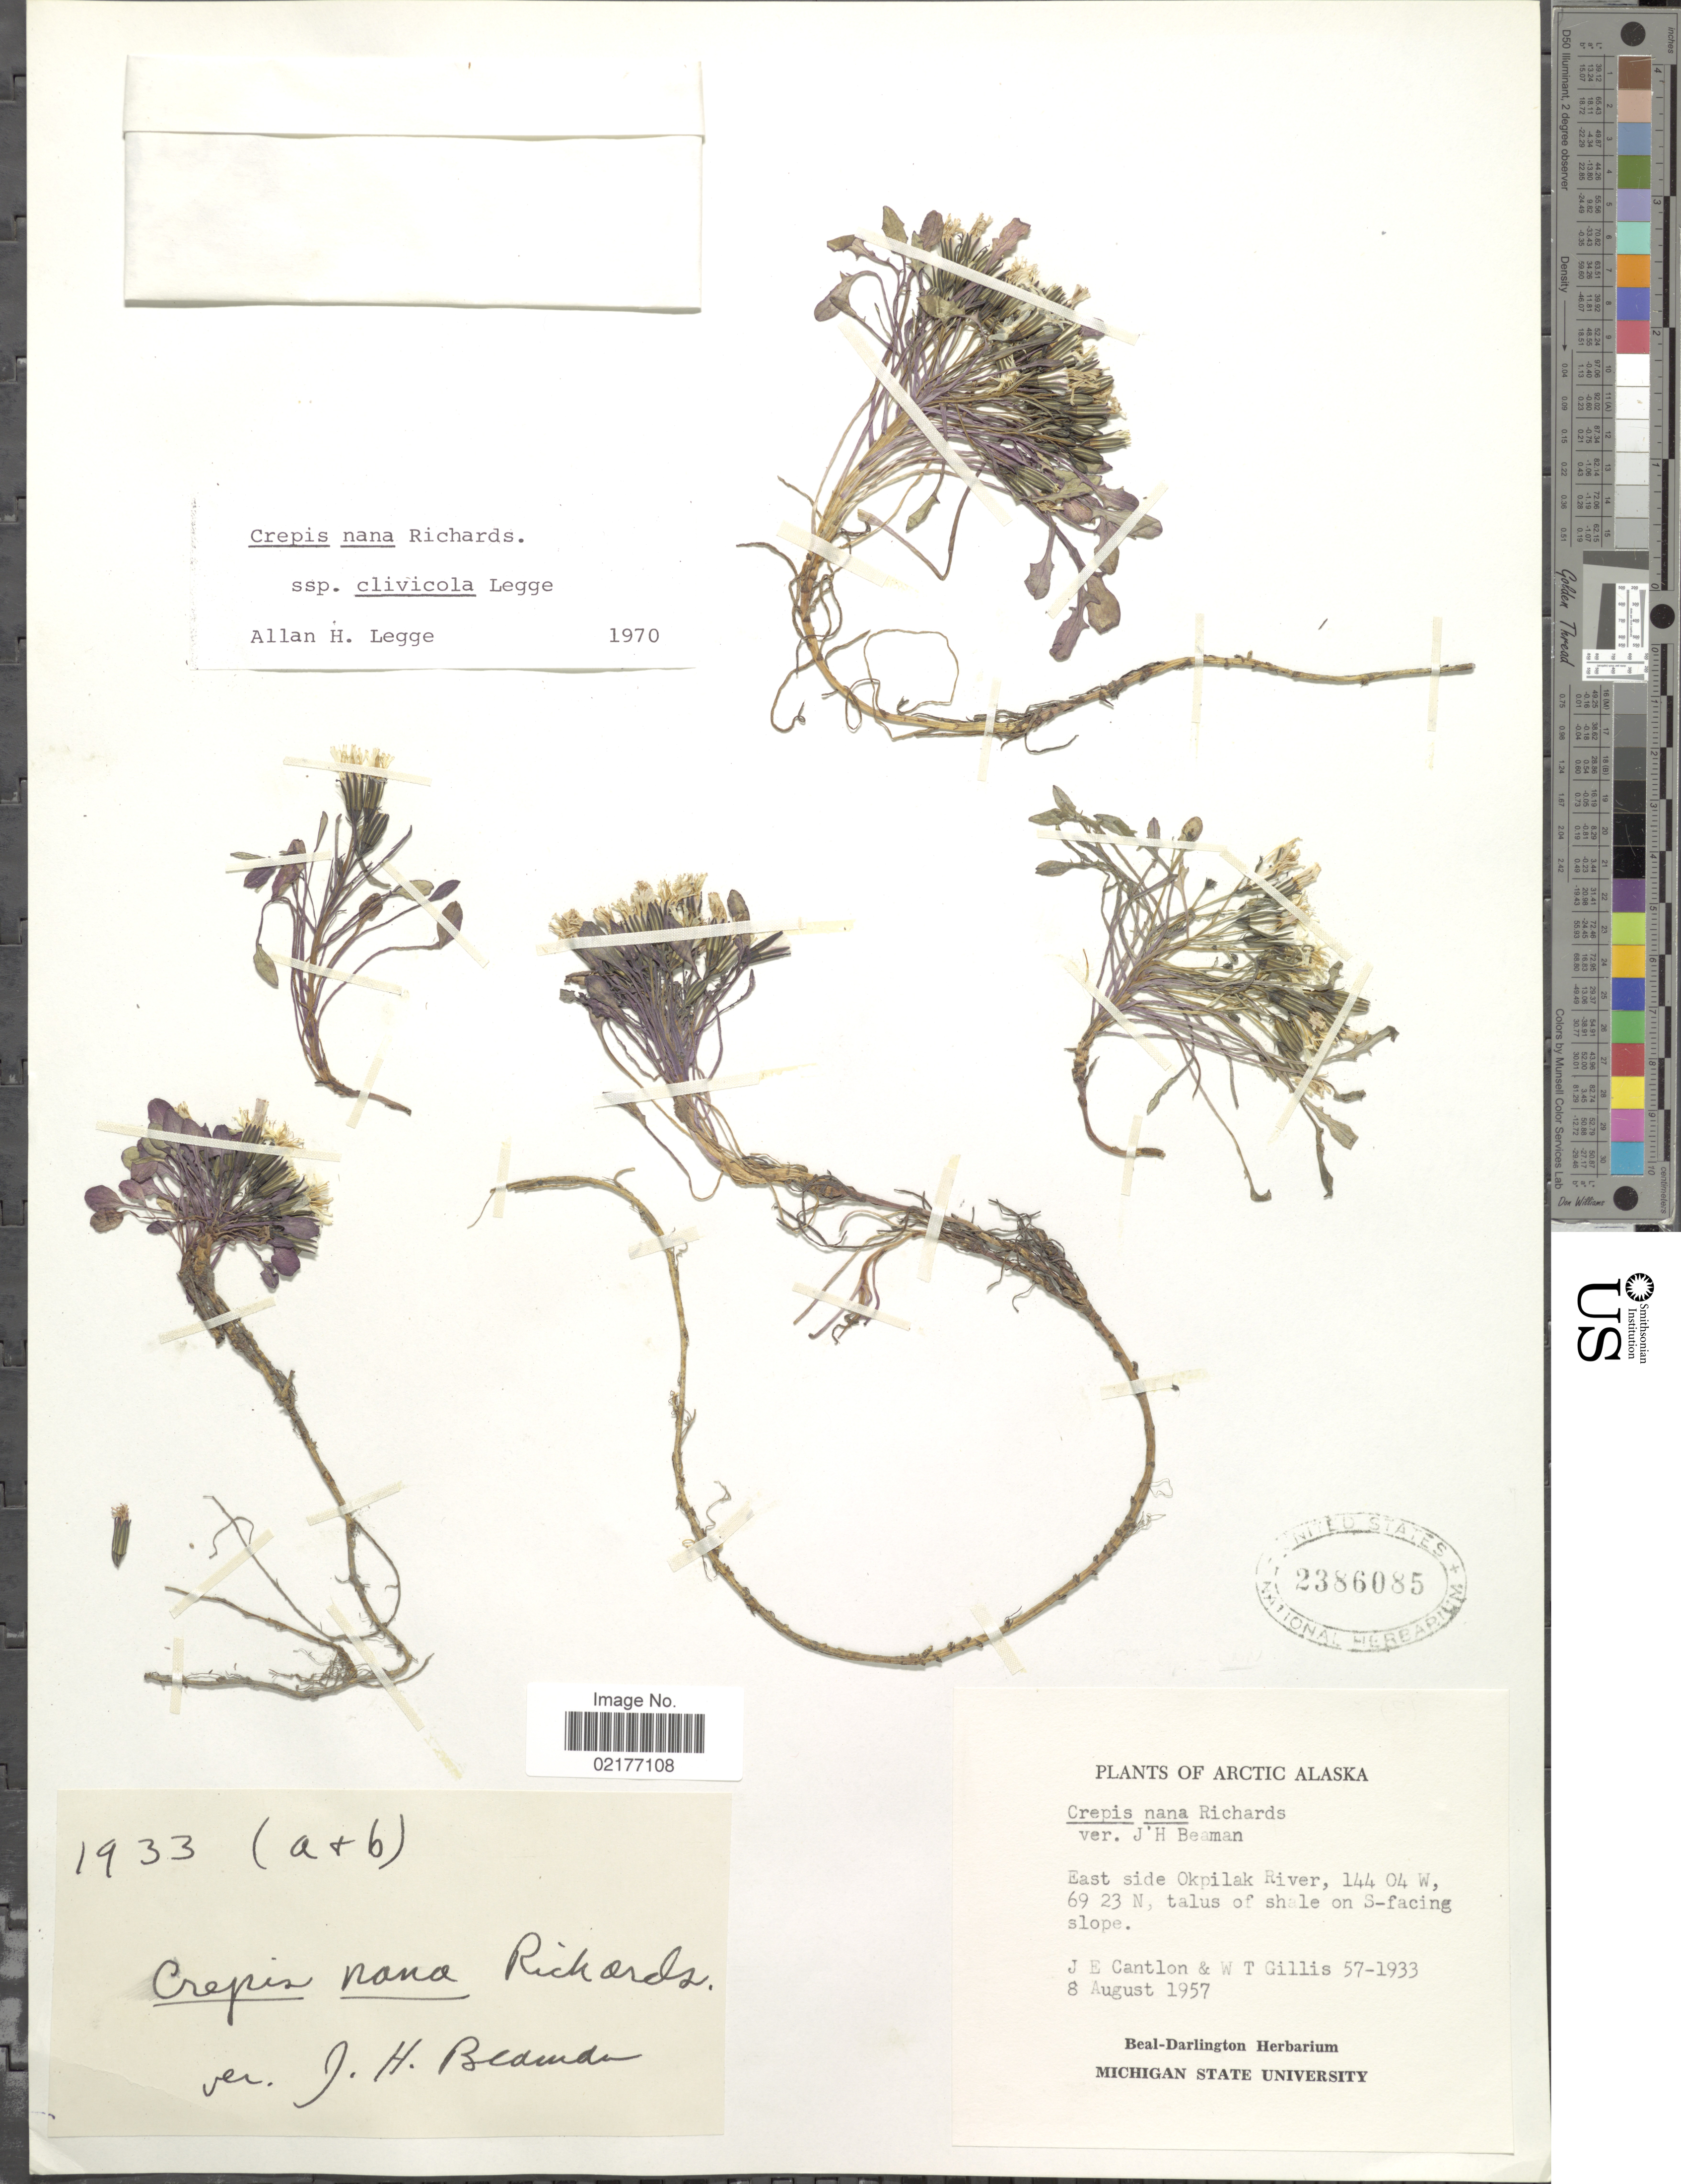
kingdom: Plantae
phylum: Tracheophyta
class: Magnoliopsida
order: Asterales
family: Asteraceae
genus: Askellia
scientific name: Askellia pygmaea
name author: (Ledeb.) Sennikov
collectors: J. Cantlon & W. T. Gillis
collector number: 57-1933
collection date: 1957-08-08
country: United States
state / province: Alaska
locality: Arctic Alaska, East side Okpilak River, talus of shale on S-facing slope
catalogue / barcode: US 2386085